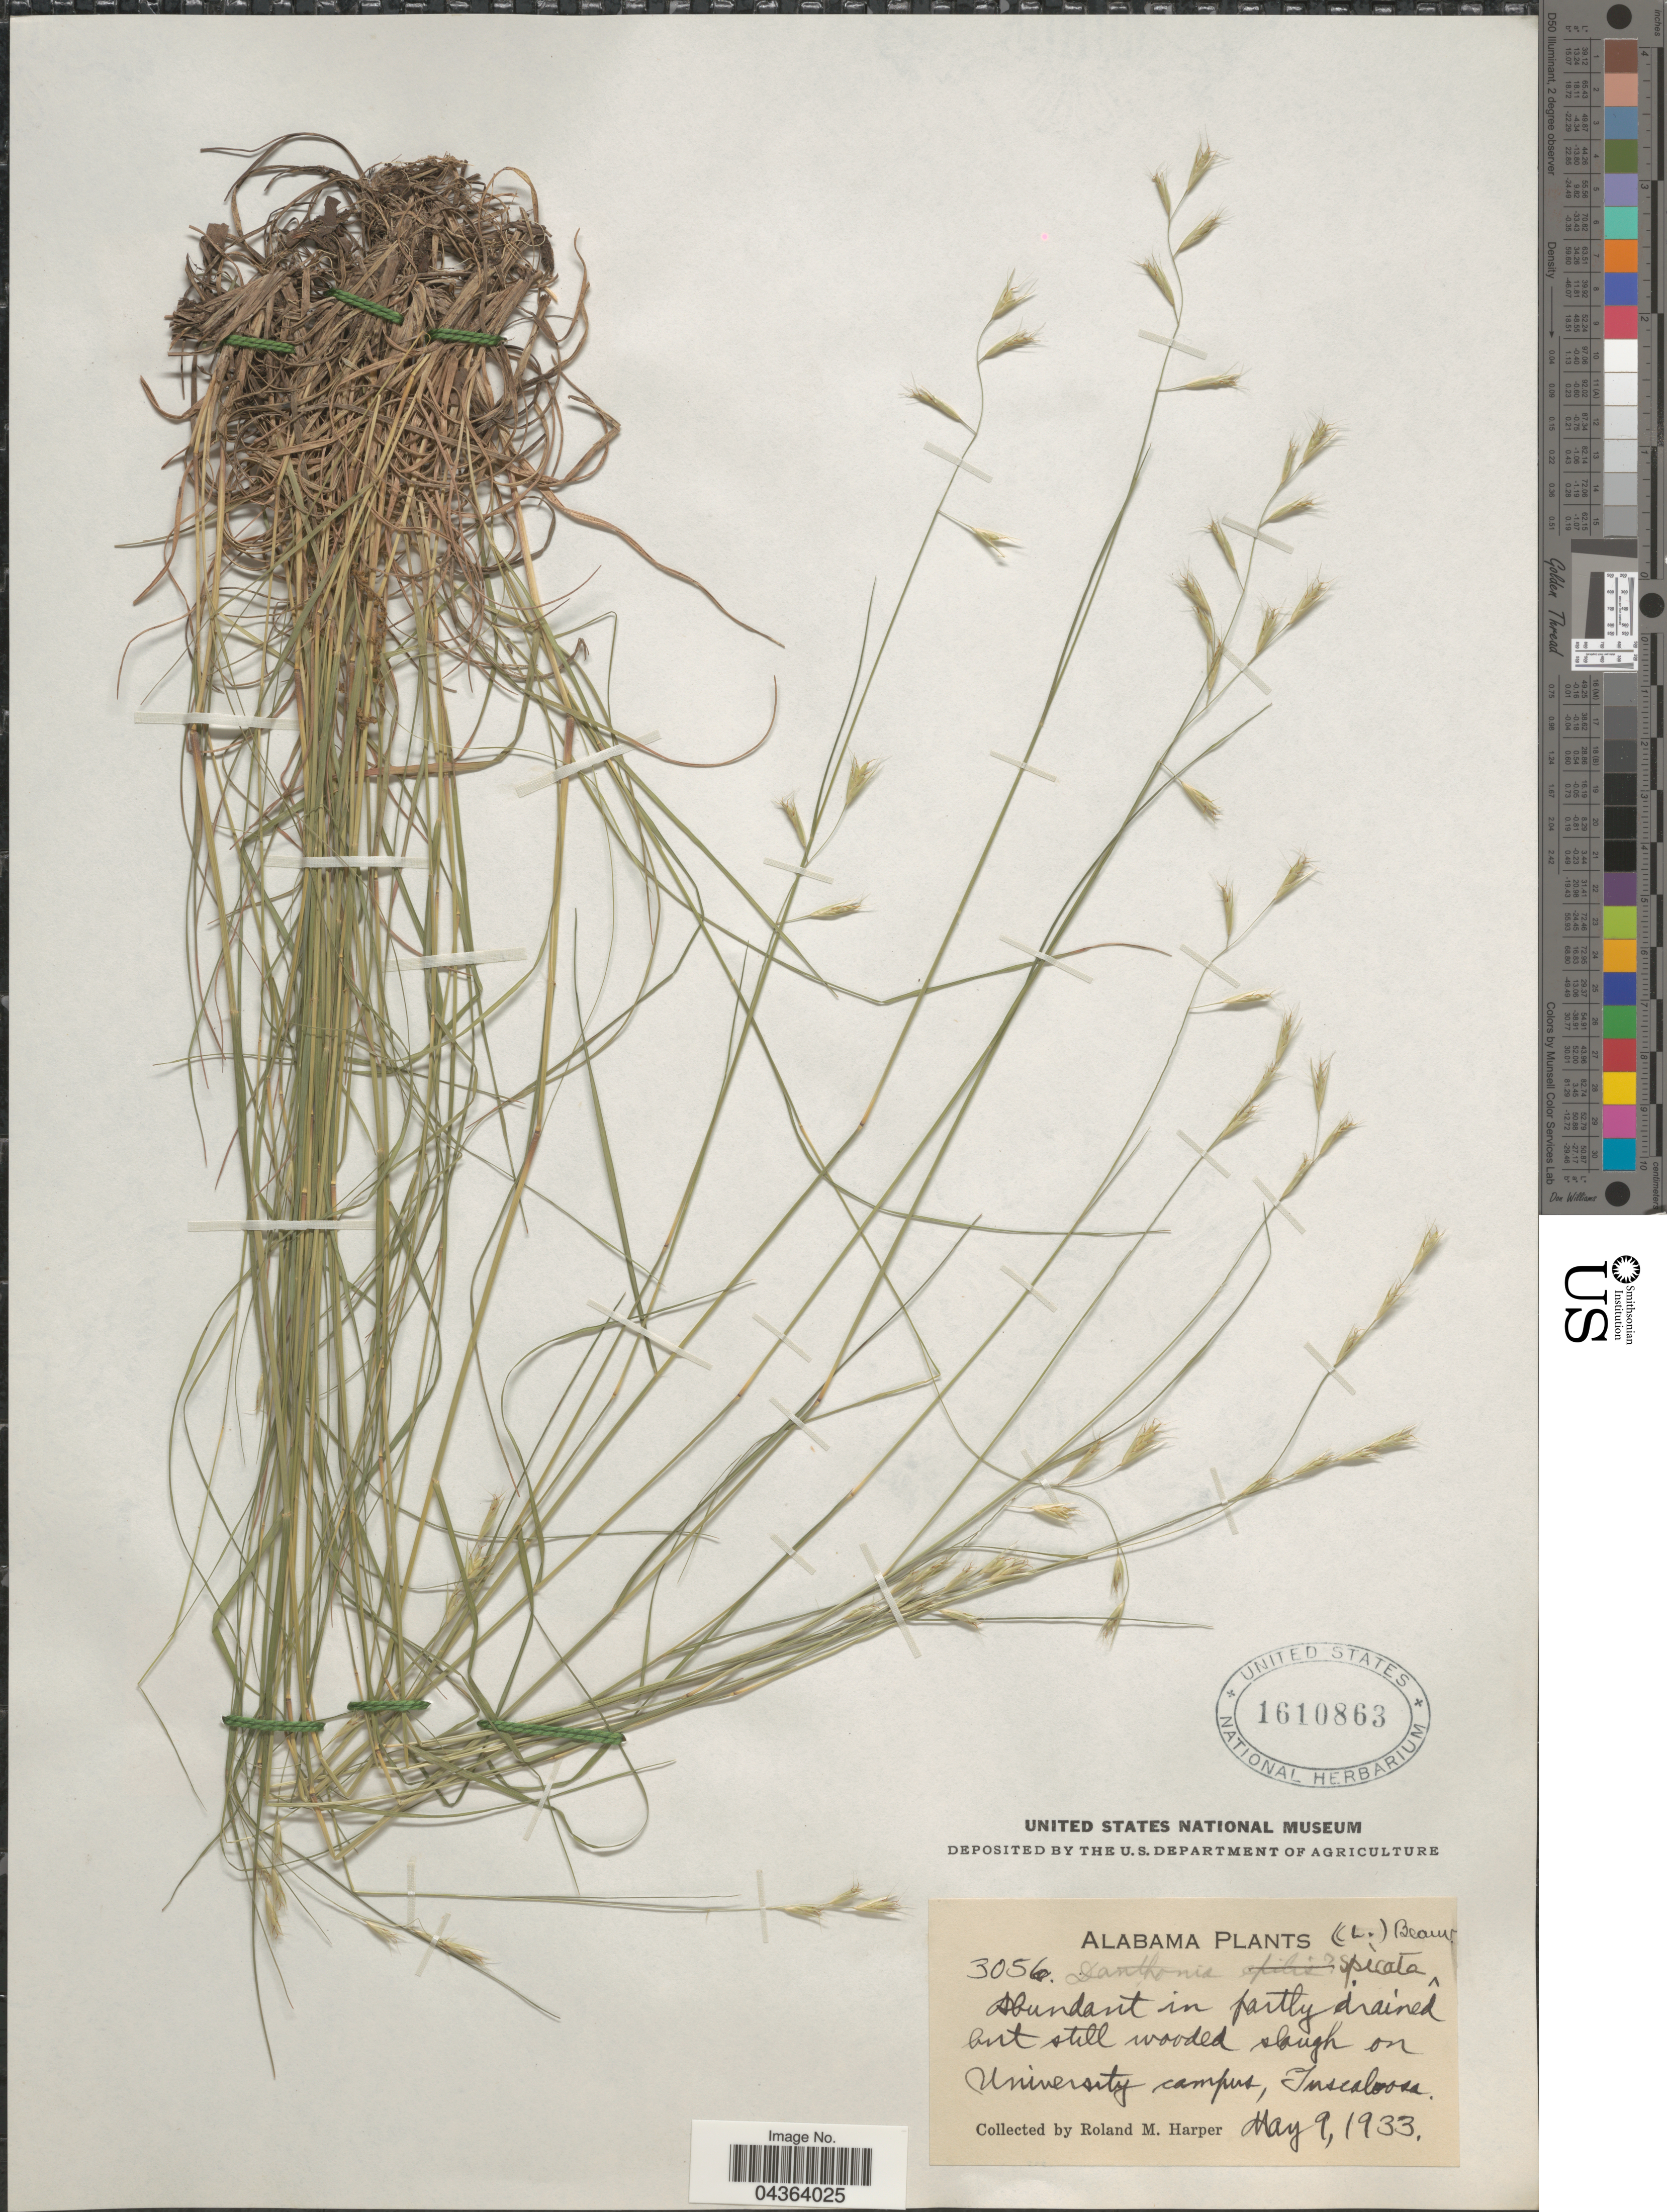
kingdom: Plantae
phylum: Tracheophyta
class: Liliopsida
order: Poales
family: Poaceae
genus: Danthonia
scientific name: Danthonia spicata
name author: (L.) P. Beauv. ex Roem. & Schult.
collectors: R. M. Harper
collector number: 3056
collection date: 1933-05-09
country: United States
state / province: Alabama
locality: Abundant in partly drained but still wooded slough on University campus, Tuscaloosa.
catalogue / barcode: US 1610863